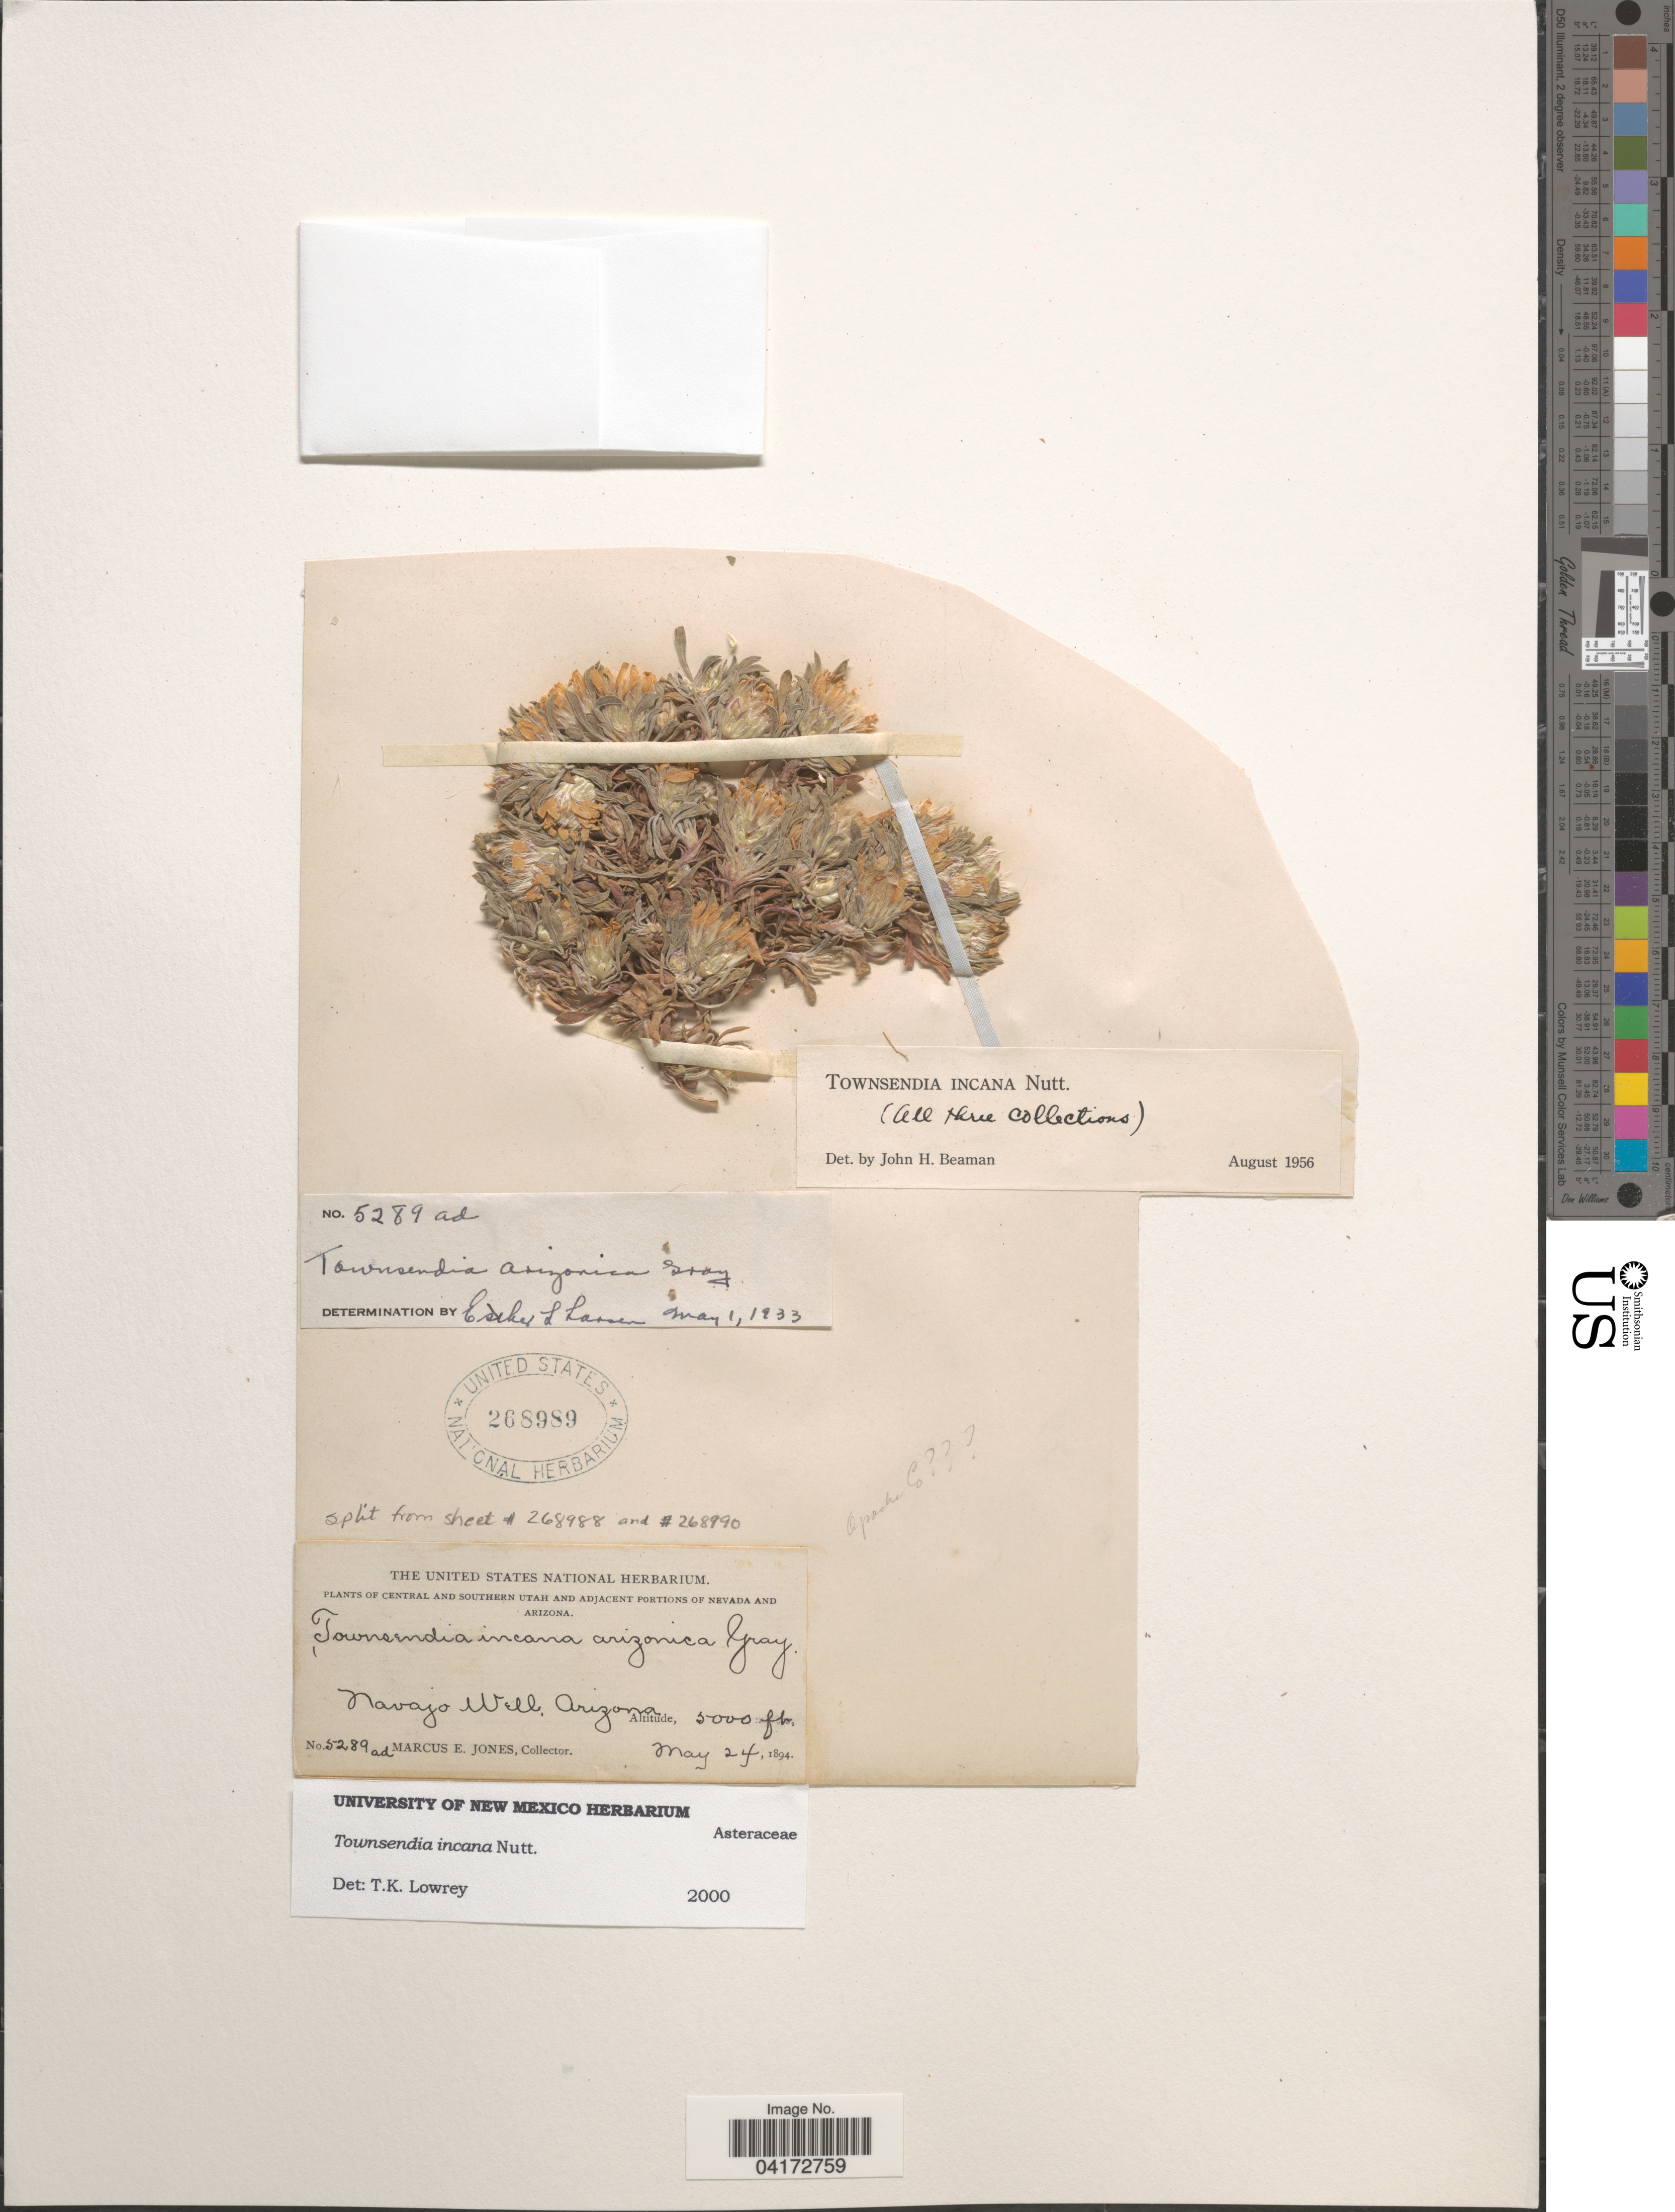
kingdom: Plantae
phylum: Tracheophyta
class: Magnoliopsida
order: Asterales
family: Asteraceae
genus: Townsendia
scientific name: Townsendia incana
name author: Nutt.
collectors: M. E. Jones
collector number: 5289ad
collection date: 1894-05-24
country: United States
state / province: Arizona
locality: Navajo Well.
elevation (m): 1524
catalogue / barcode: US 268989